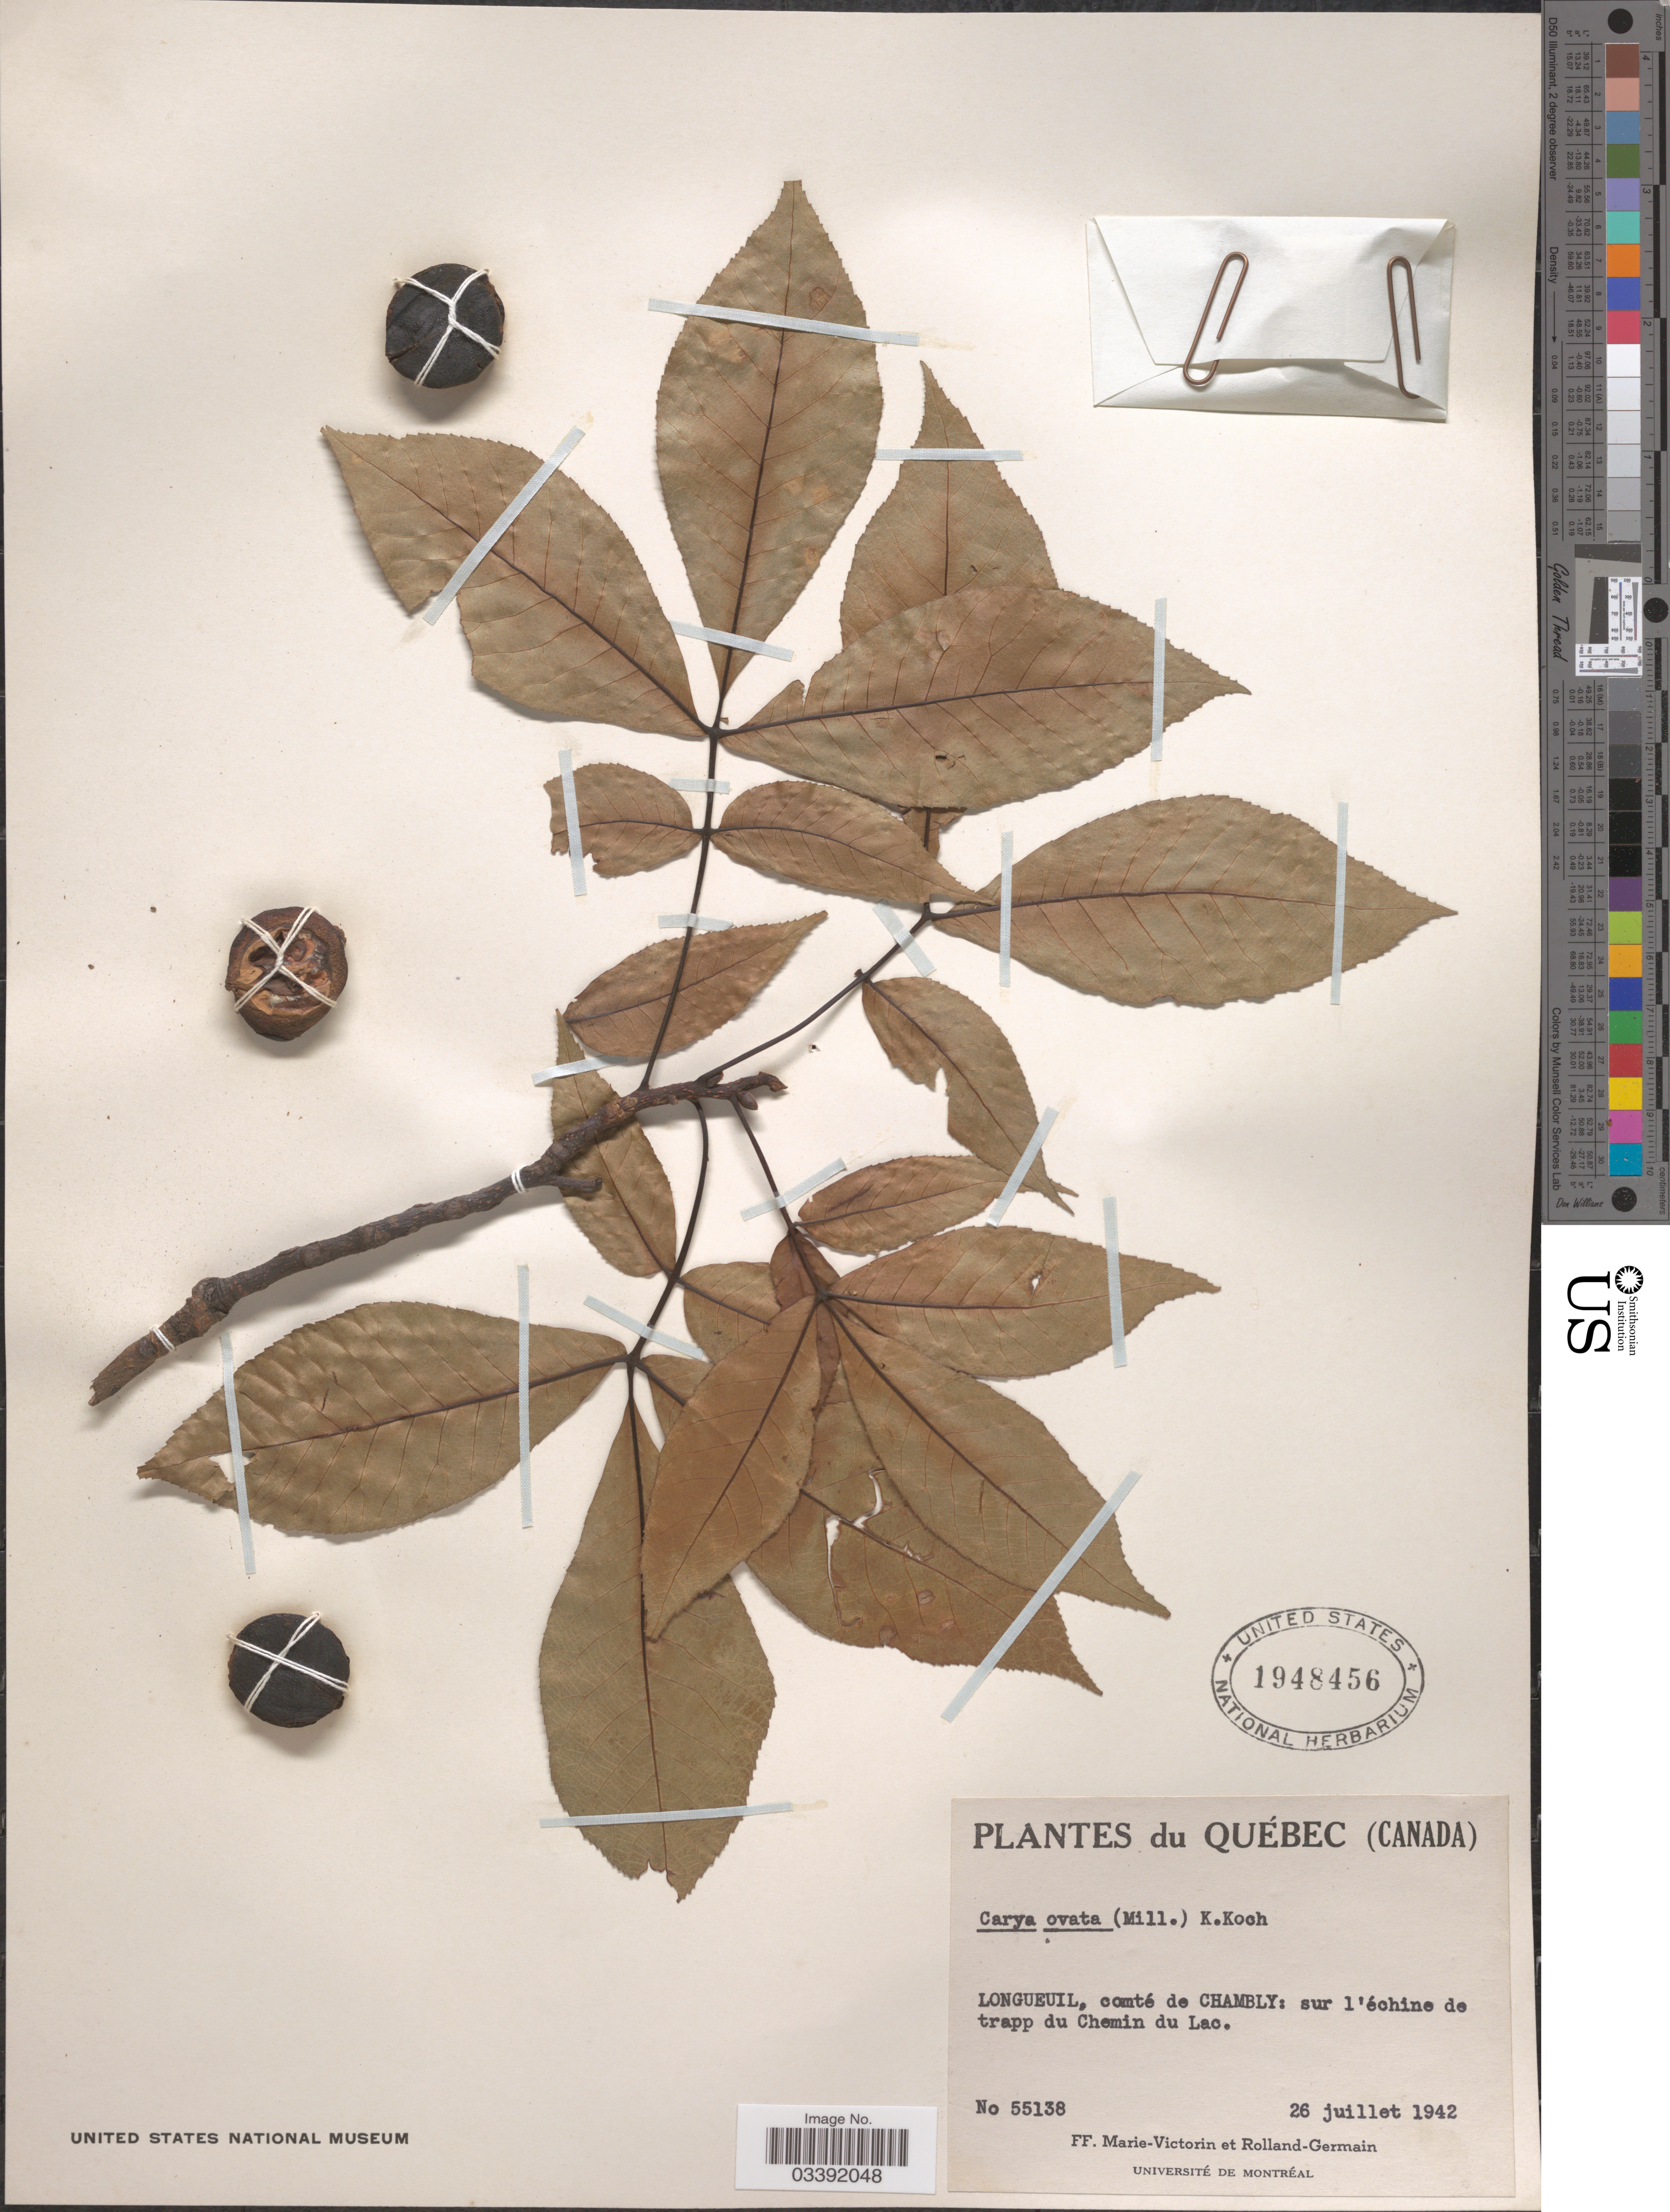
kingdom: Plantae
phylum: Tracheophyta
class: Magnoliopsida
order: Fagales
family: Juglandaceae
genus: Carya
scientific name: Carya ovata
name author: (Mill.) K. Koch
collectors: F. Marie-Victorin & Rolland-Germain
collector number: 55138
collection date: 1942-07-26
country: Canada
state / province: Quebec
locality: Longueil, comté de Chambly: sur l'échine de trapp du Chemin du Lac.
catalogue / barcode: US 1948456